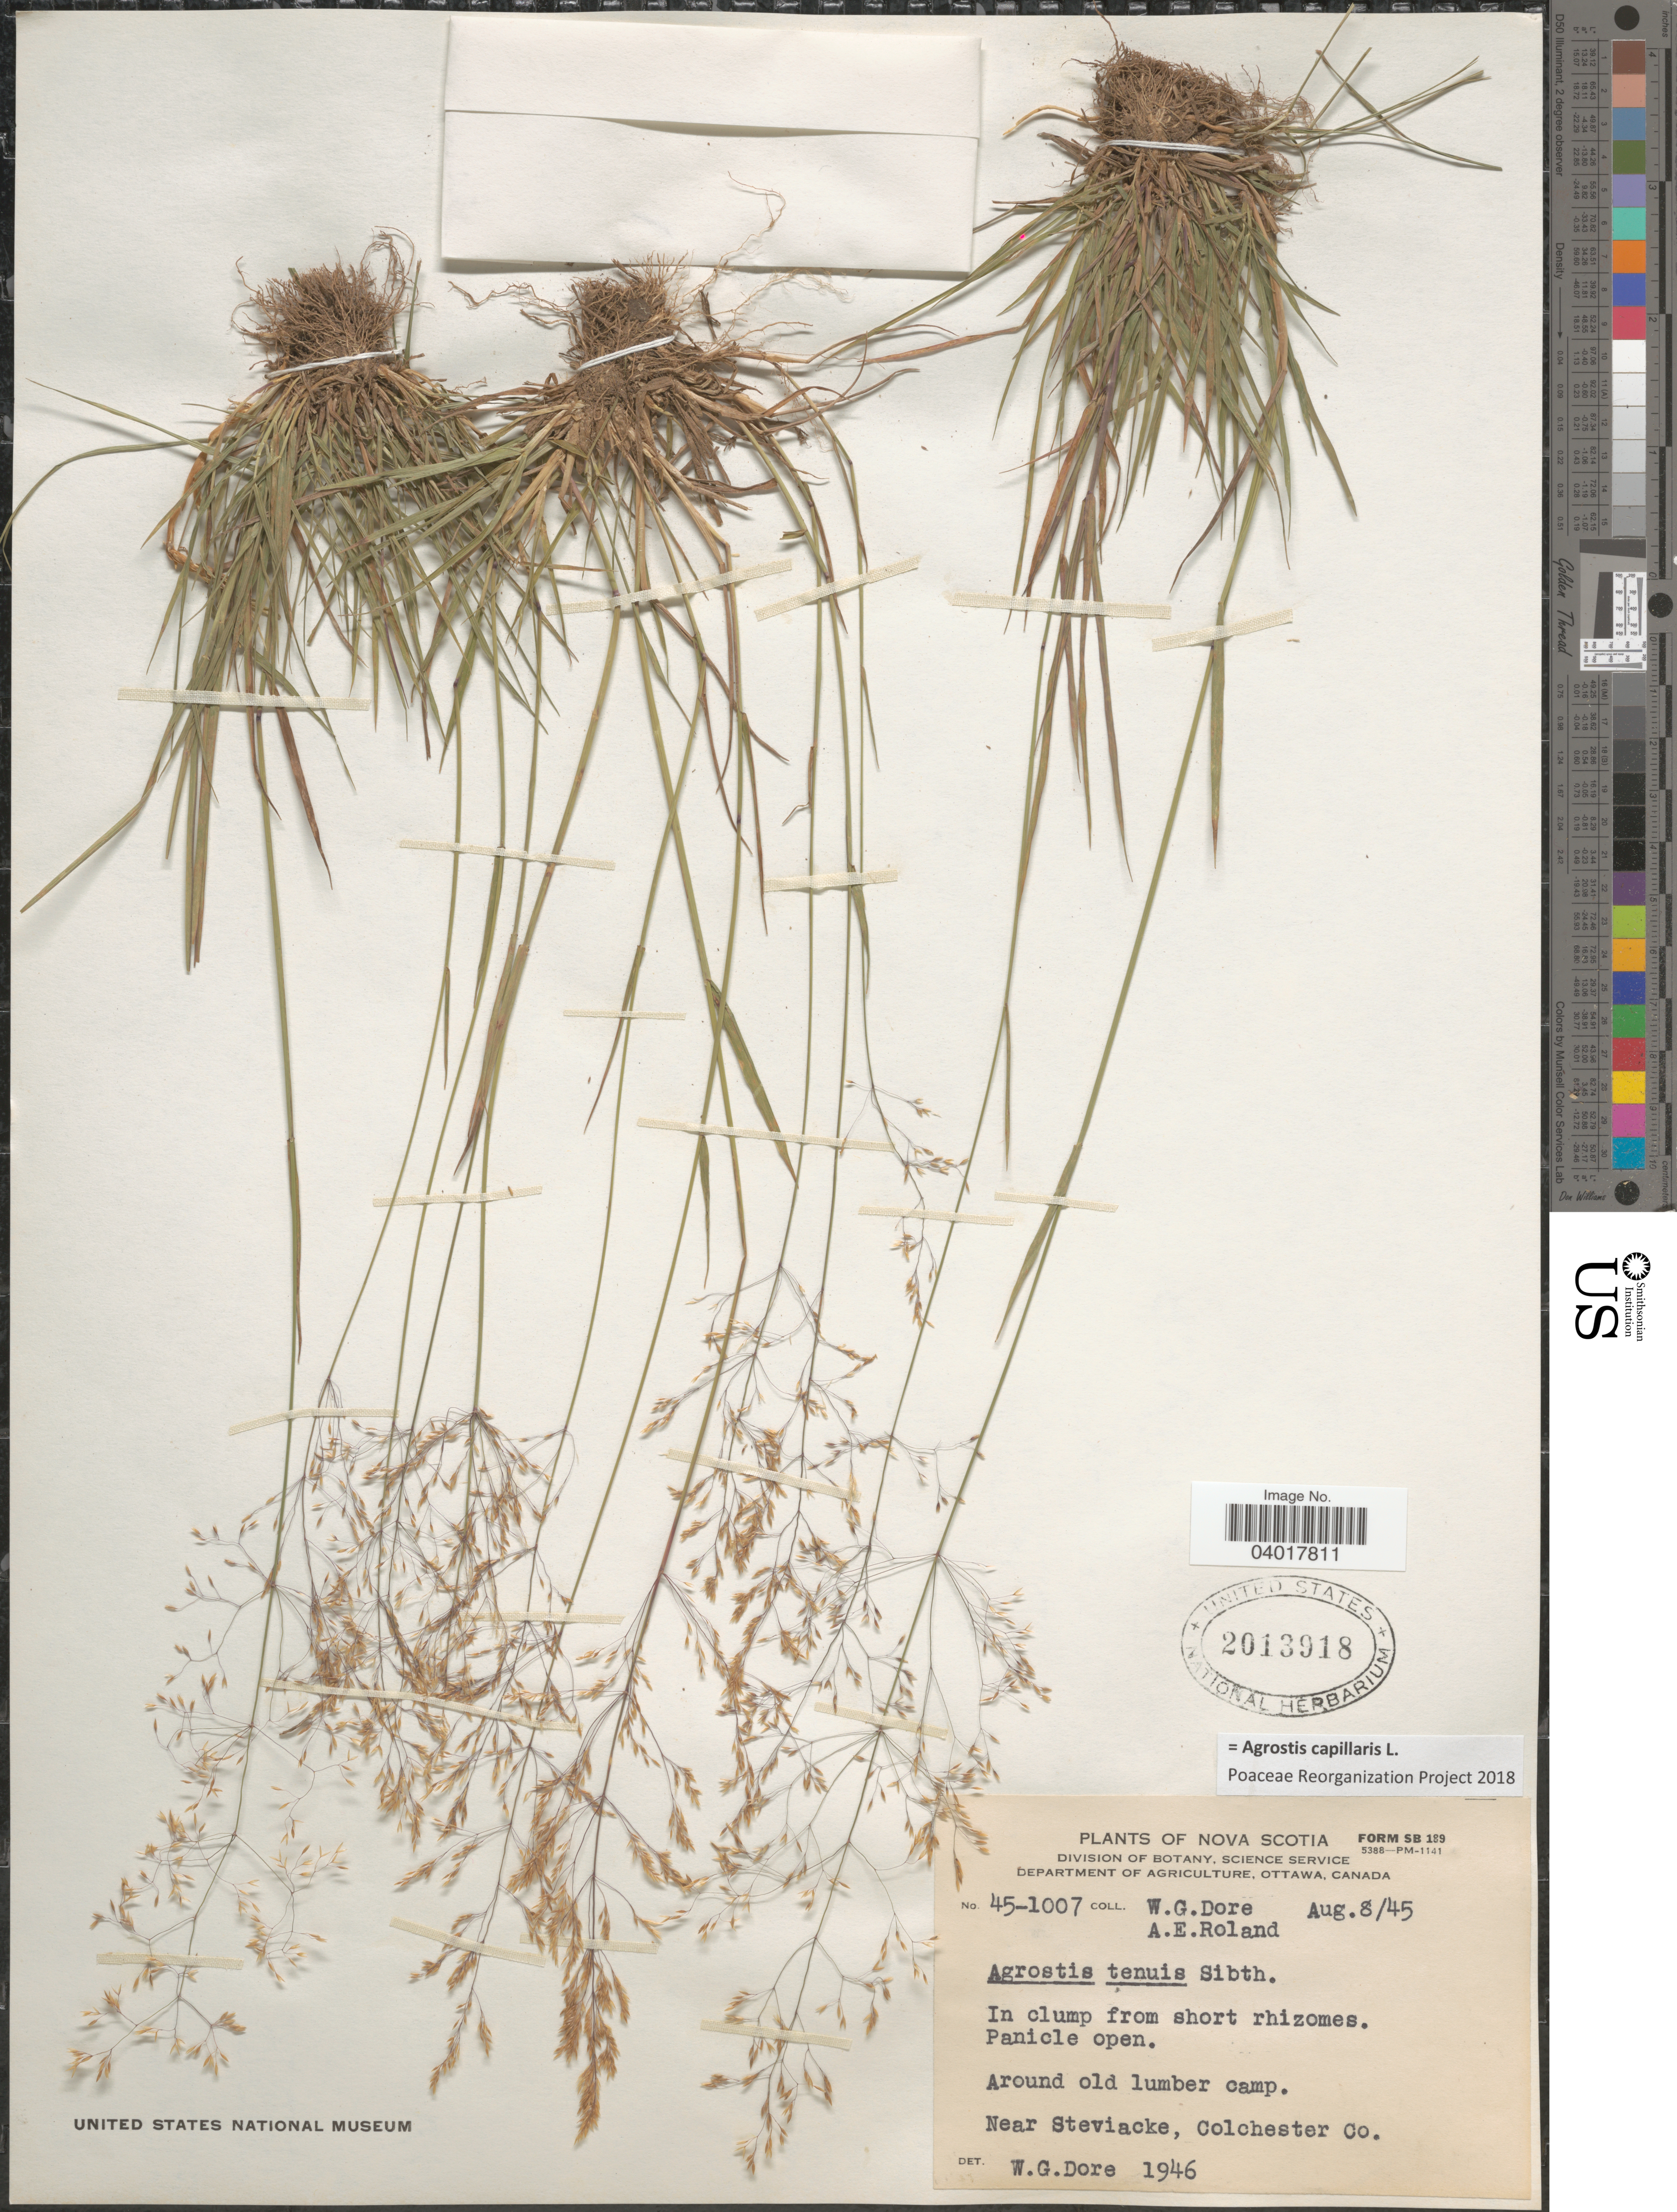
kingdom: Plantae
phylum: Tracheophyta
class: Liliopsida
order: Poales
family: Poaceae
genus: Agrostis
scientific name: Agrostis capillaris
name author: L.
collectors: W. Dore & E. Roland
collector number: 45-1007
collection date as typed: Transcribed d/m/y: 8/8/45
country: Canada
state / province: Nova Scotia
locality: Near Steviacke, Colchester Co.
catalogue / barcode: US 2013918